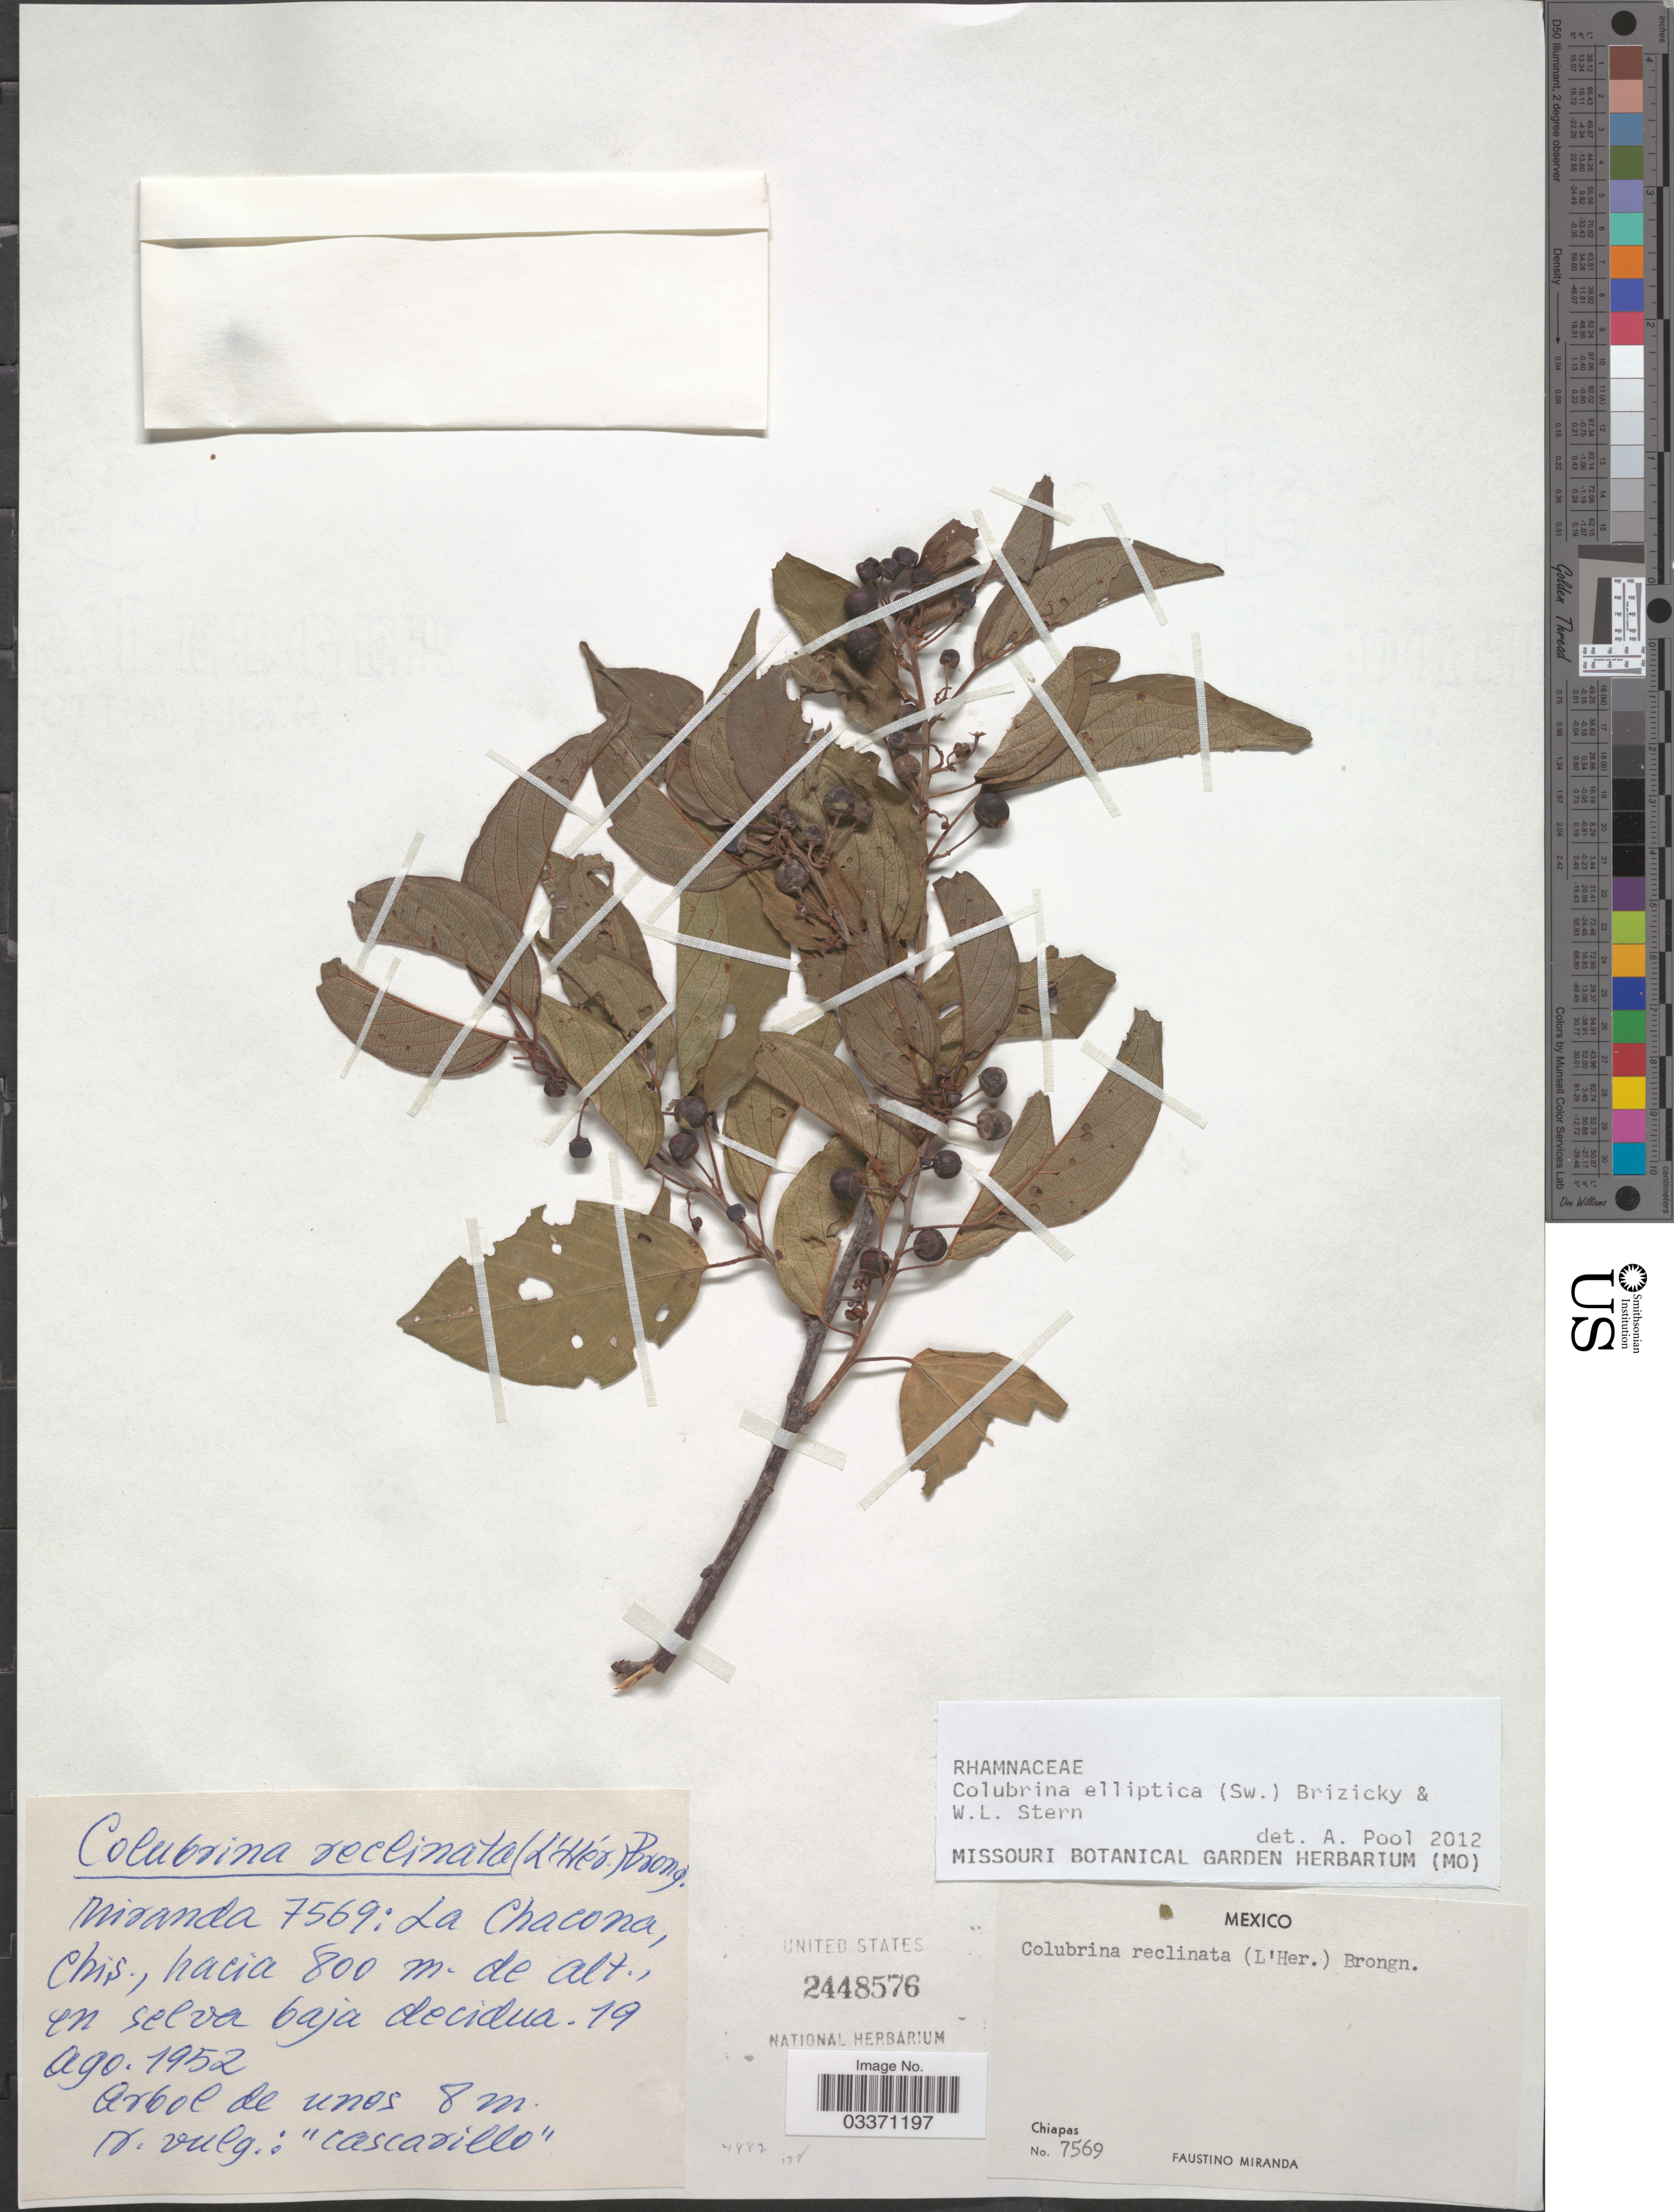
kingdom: Plantae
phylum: Tracheophyta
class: Magnoliopsida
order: Rosales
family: Rhamnaceae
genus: Colubrina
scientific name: Colubrina elliptica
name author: (Sw.) Brizicky & W.L. Stern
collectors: F. Miranda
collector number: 7569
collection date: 1952-08-19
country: Mexico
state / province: Chiapas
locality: La Chacona.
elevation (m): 800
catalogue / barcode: US 2448576